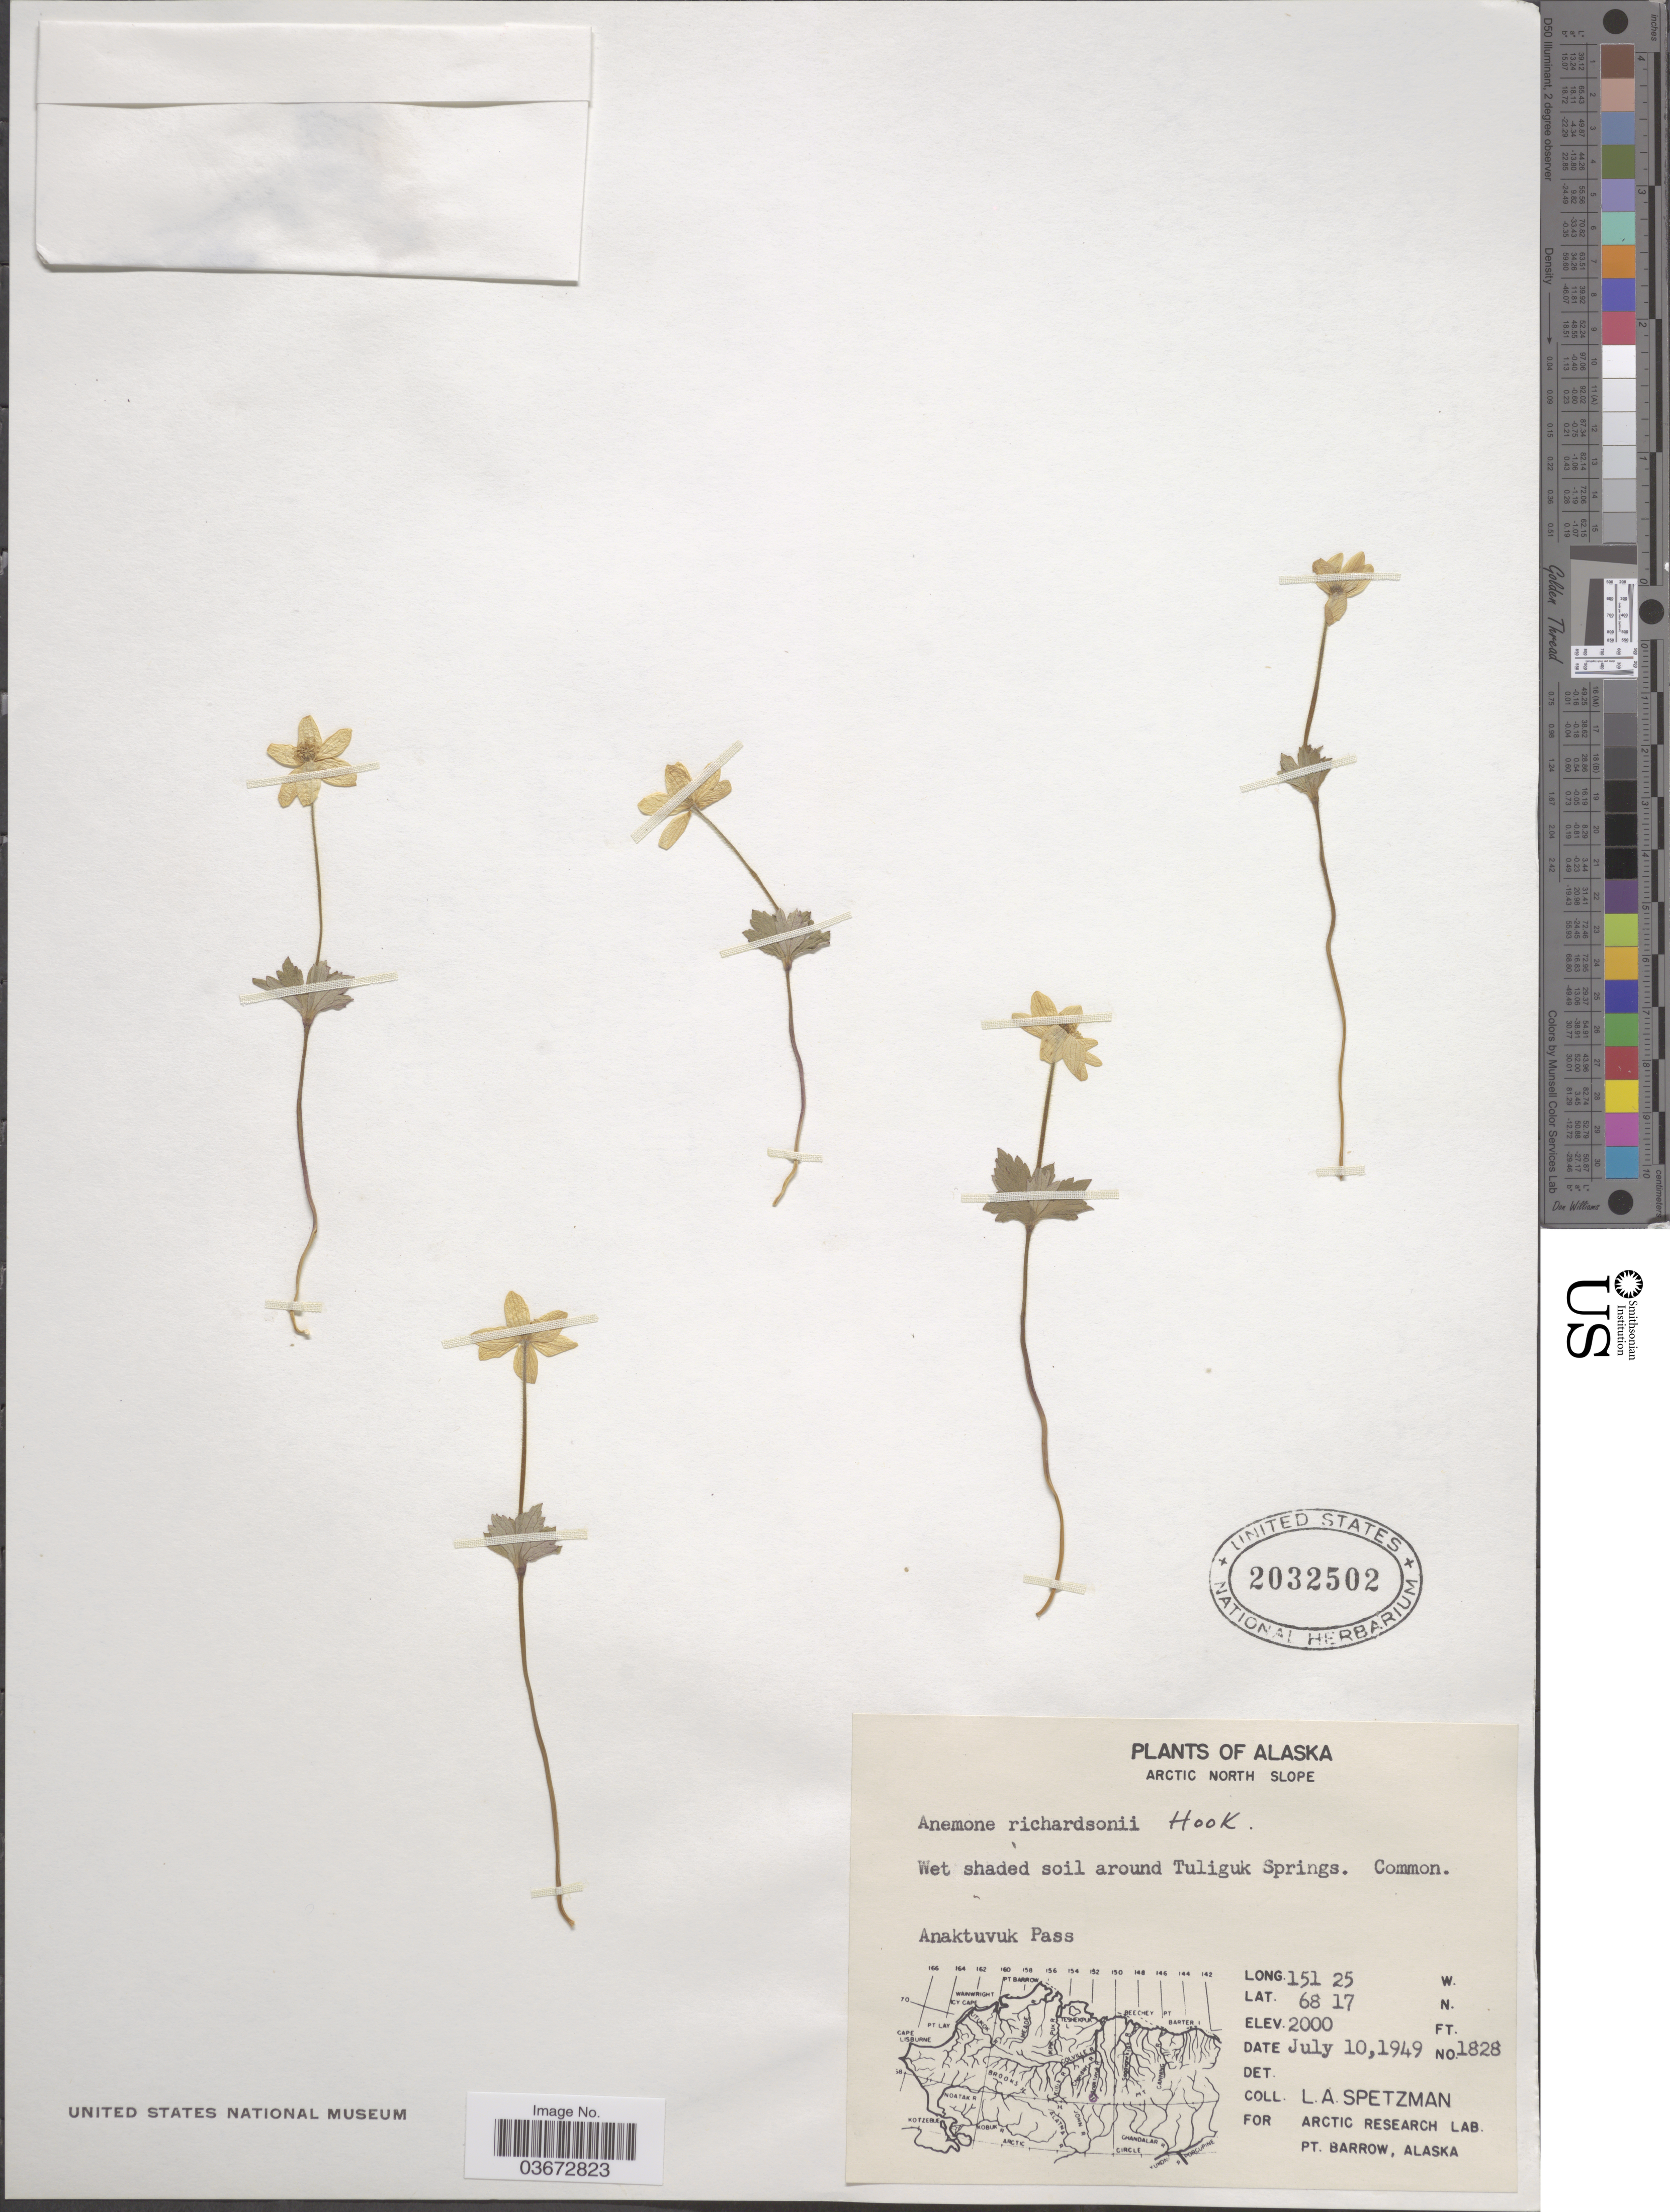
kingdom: Plantae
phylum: Tracheophyta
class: Magnoliopsida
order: Ranunculales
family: Ranunculaceae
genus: Anemone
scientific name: Anemone richardsonii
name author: Hook.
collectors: L. Spetzman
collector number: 1828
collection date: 1949-07-10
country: United States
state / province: Alaska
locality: Arctic North Slope. Wet shaded soil around Tuliguk Springs. Anaktuvuk Pass.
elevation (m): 610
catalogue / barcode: US 2032502